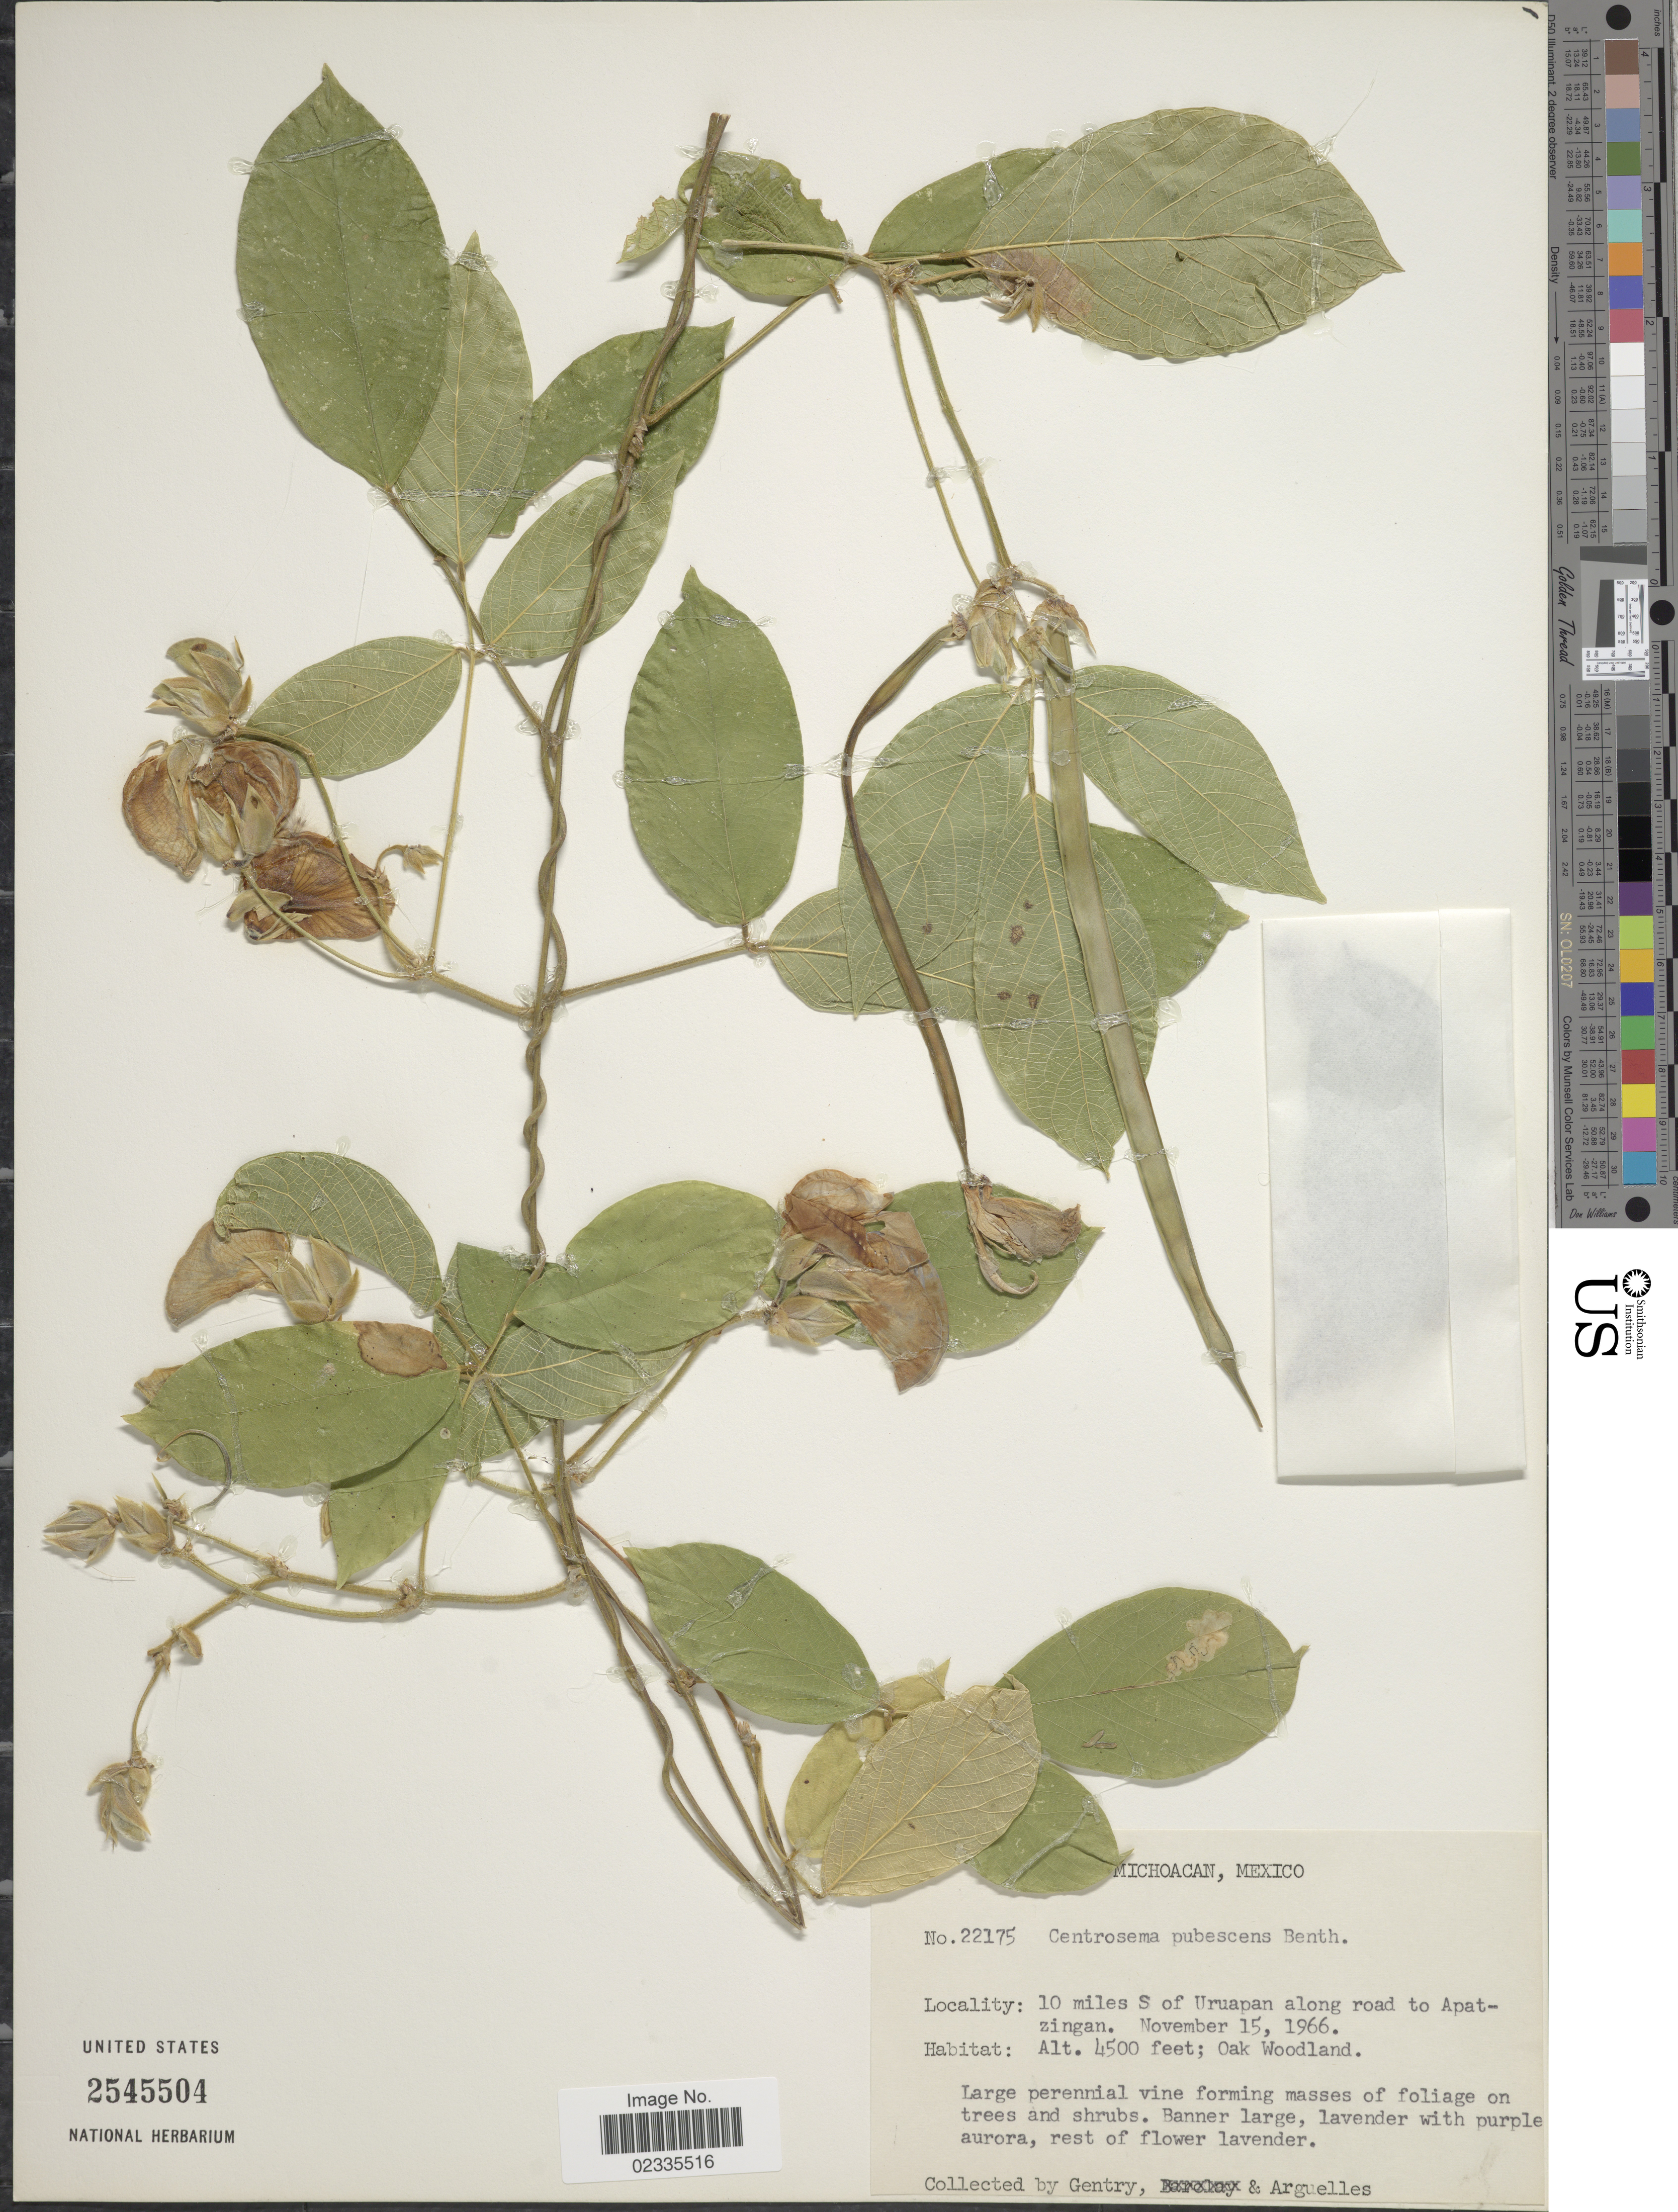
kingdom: Plantae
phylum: Tracheophyta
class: Magnoliopsida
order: Fabales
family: Fabaceae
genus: Centrosema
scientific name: Centrosema pubescens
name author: Benth.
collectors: Gentry, -- & Arguelles, --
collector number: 22175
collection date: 1966-11-15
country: Mexico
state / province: Michoacán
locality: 10 miles S of Uruapan along road to Apatzingan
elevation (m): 1372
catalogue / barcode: US 2545504